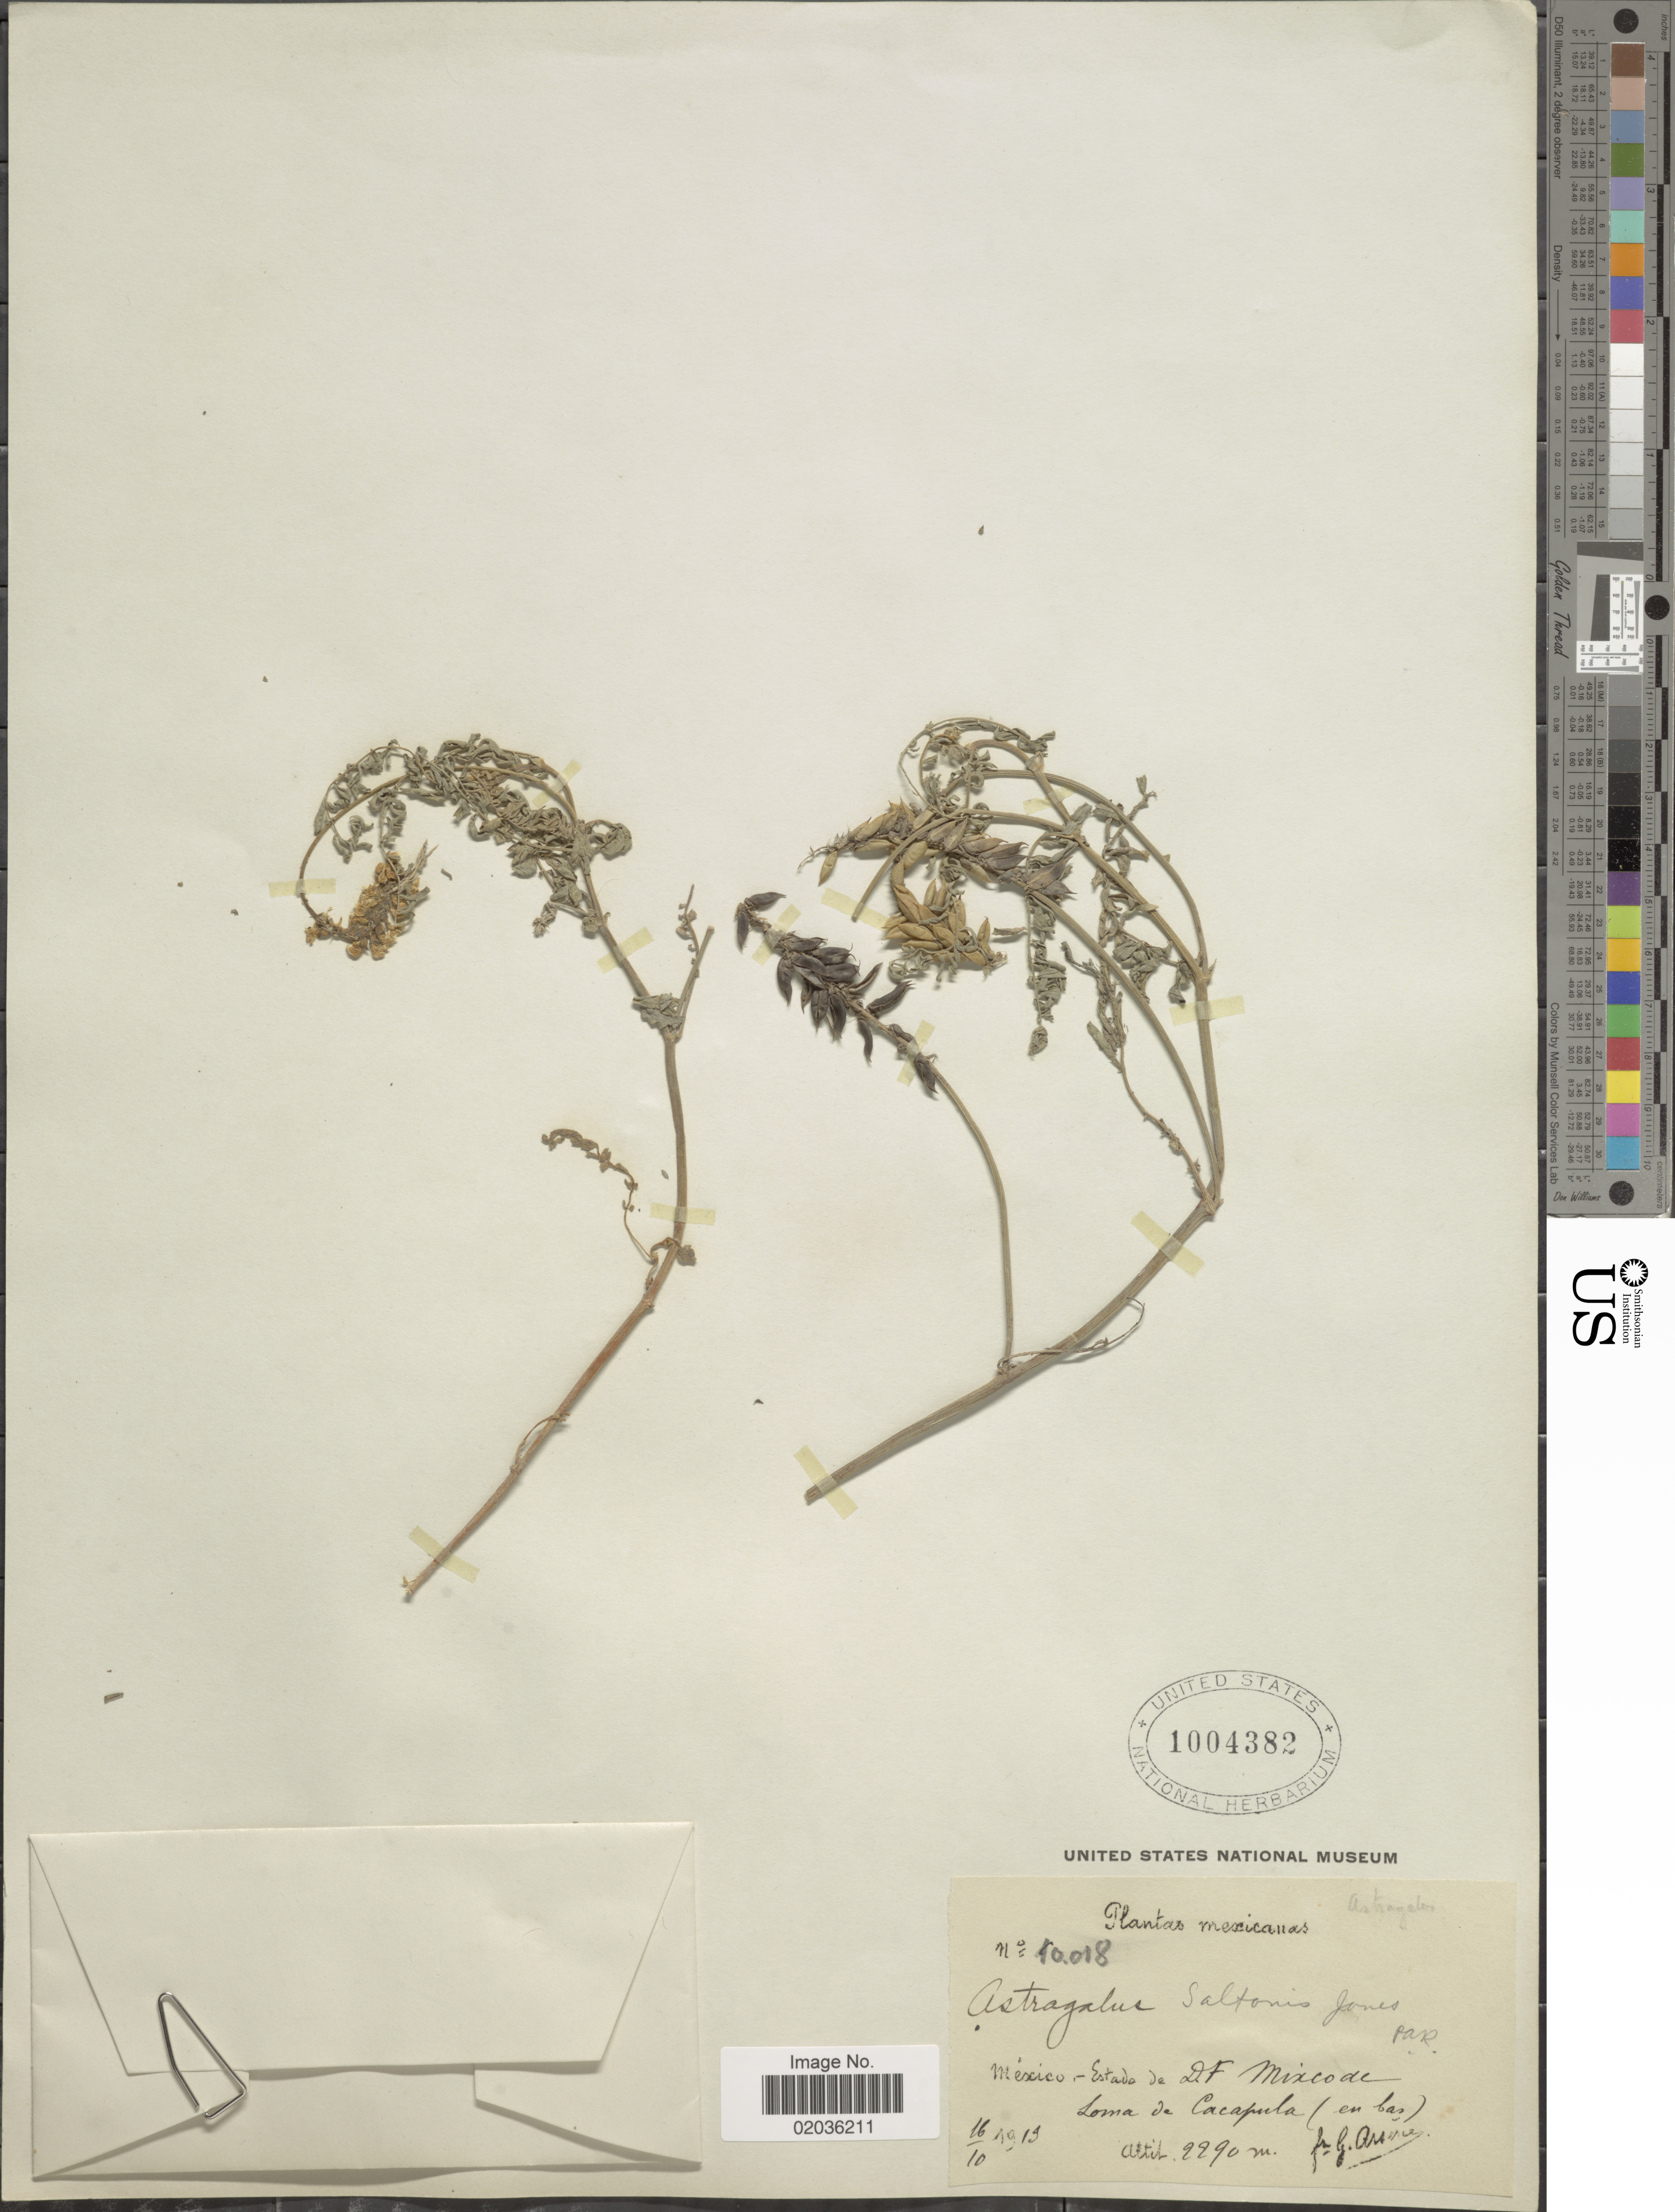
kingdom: Plantae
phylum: Tracheophyta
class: Magnoliopsida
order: Fabales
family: Fabaceae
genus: Astragalus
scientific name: Astragalus micranthus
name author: Desv.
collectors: Bro. G. Arsène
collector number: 10018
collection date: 1919-10-16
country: Mexico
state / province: Distrito Federal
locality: Mexico de LOma de Cacapula (en bas)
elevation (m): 2290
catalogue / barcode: US 1004382